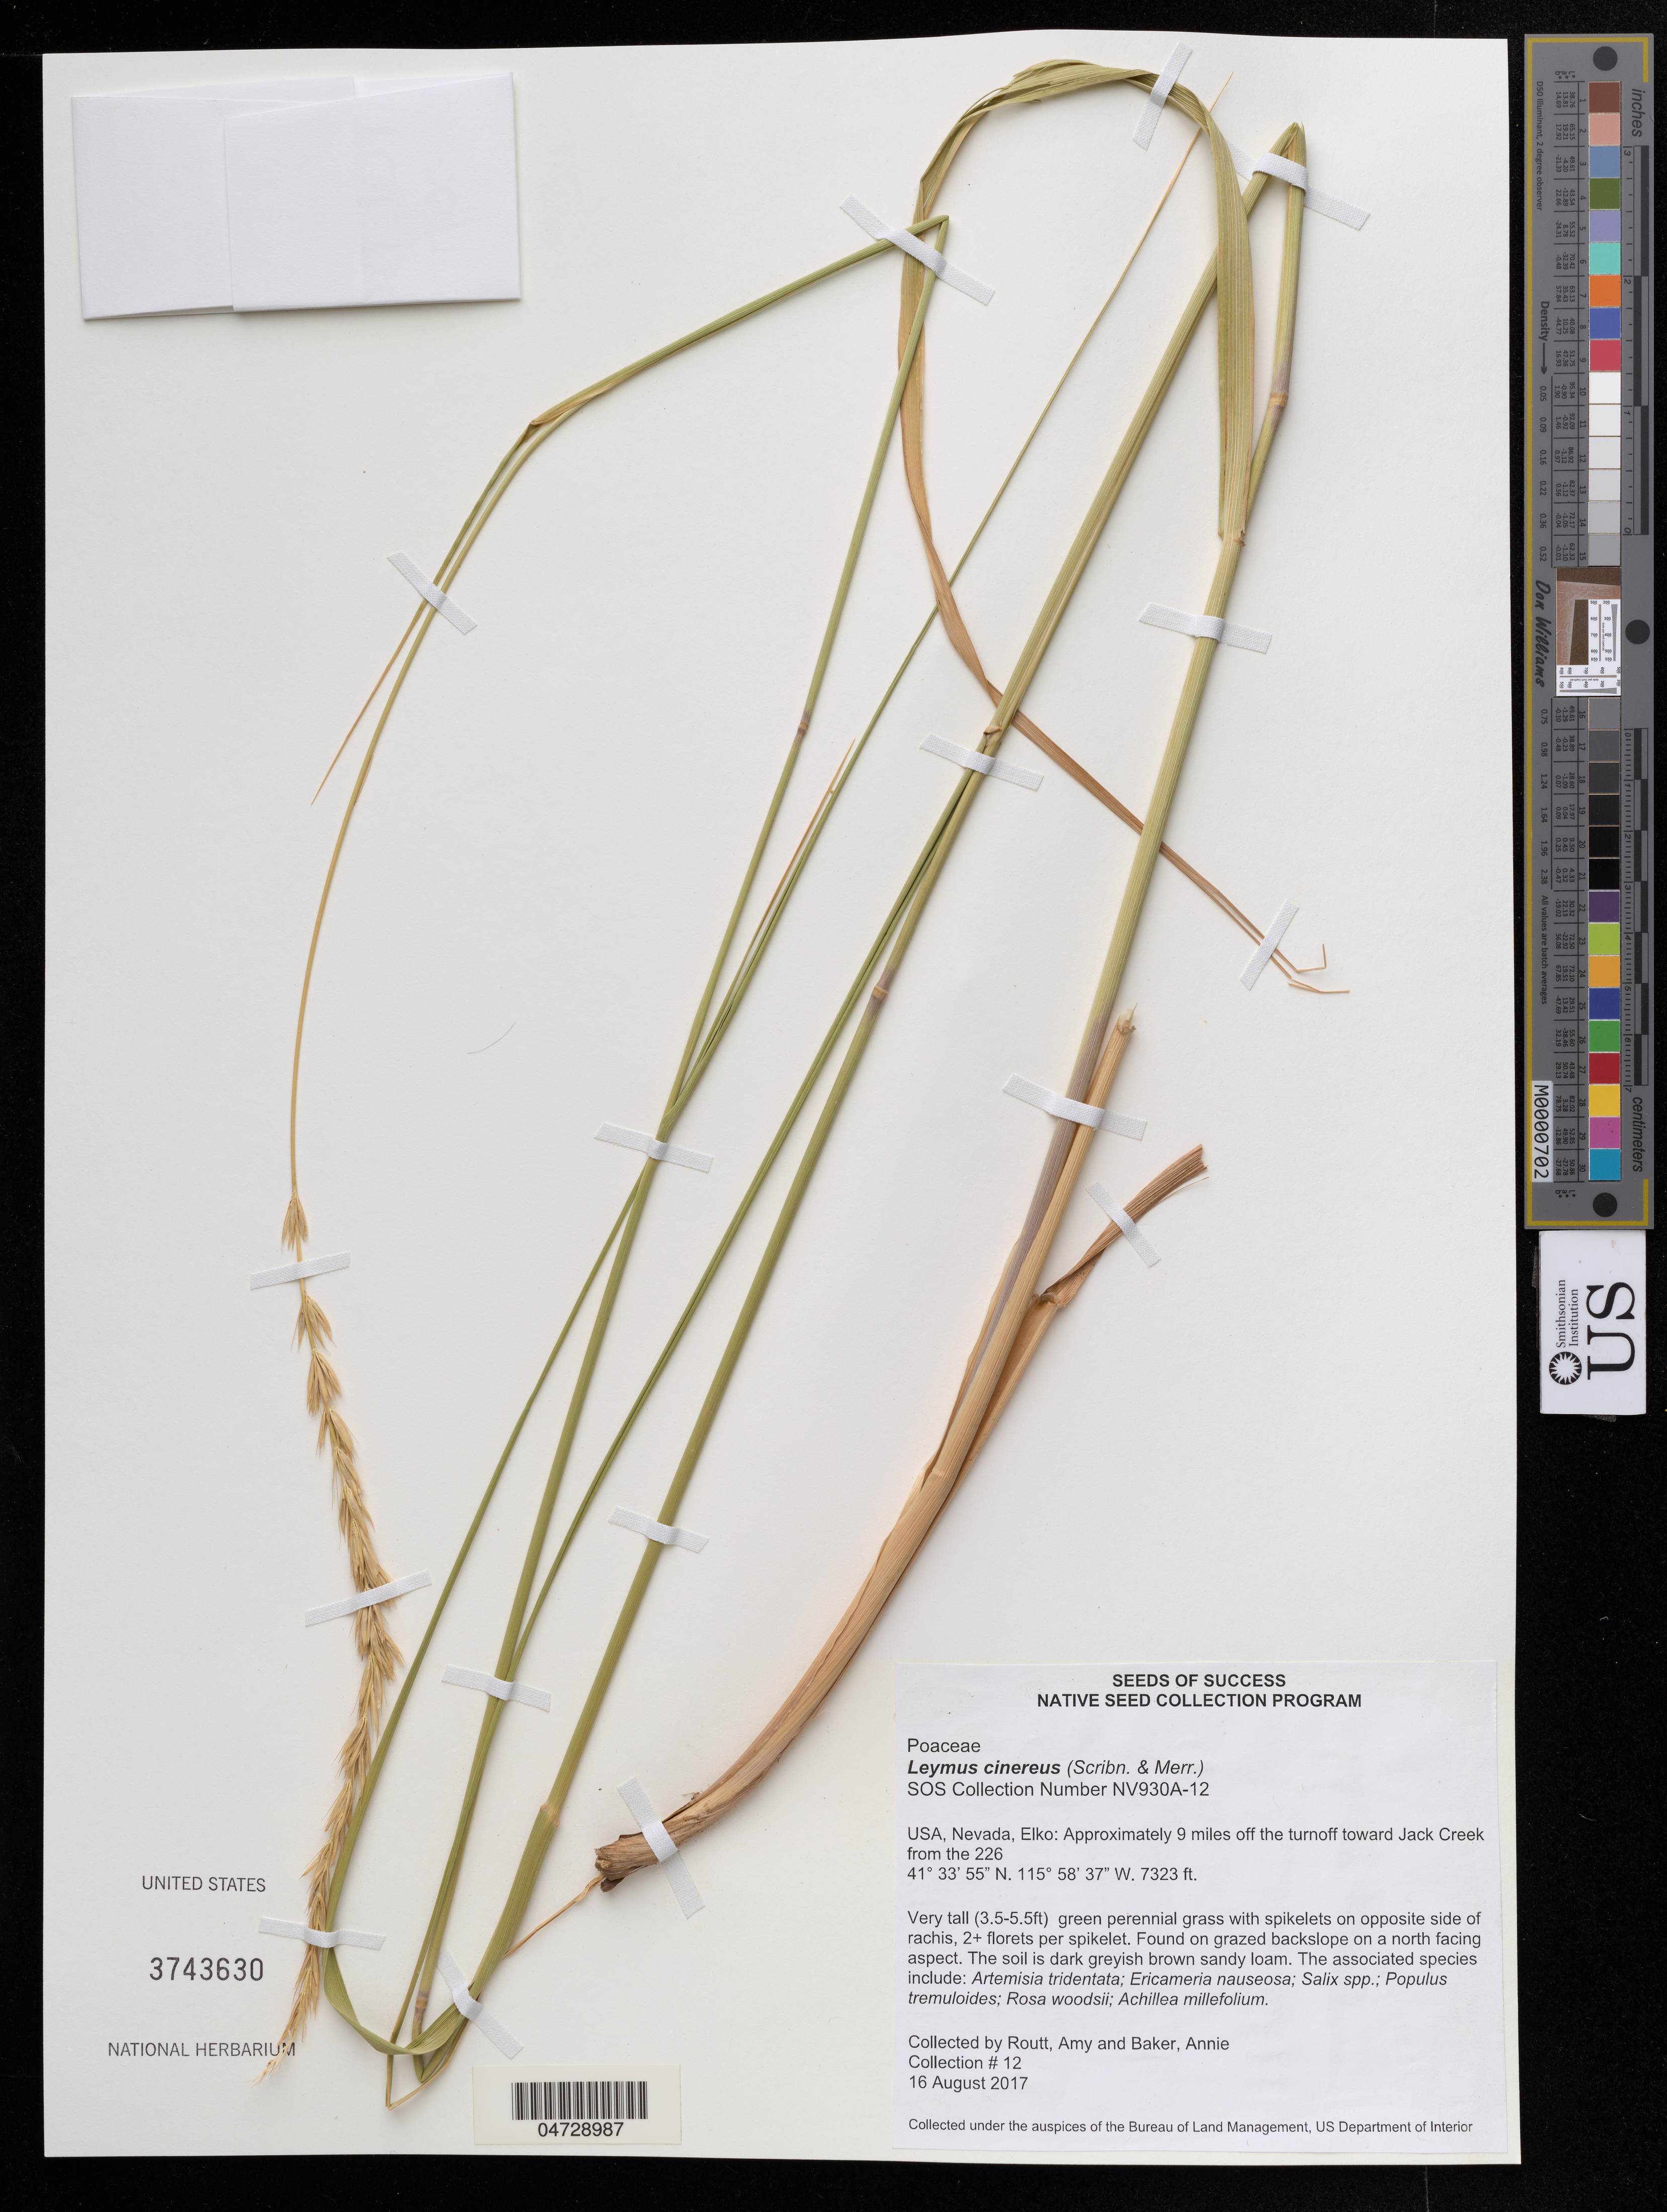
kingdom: Plantae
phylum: Tracheophyta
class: Liliopsida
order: Poales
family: Poaceae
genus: Leymus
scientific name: Leymus cinereus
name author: (Scribn. & Merr.) Á. Löve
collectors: A. Routt & A. Baker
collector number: NV930A-12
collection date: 2017-08-16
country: United States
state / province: Nevada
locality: Elko: Approximately 9 miles off the turnoff toward Jack Creek from the 226.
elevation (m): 2232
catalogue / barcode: US 3743630